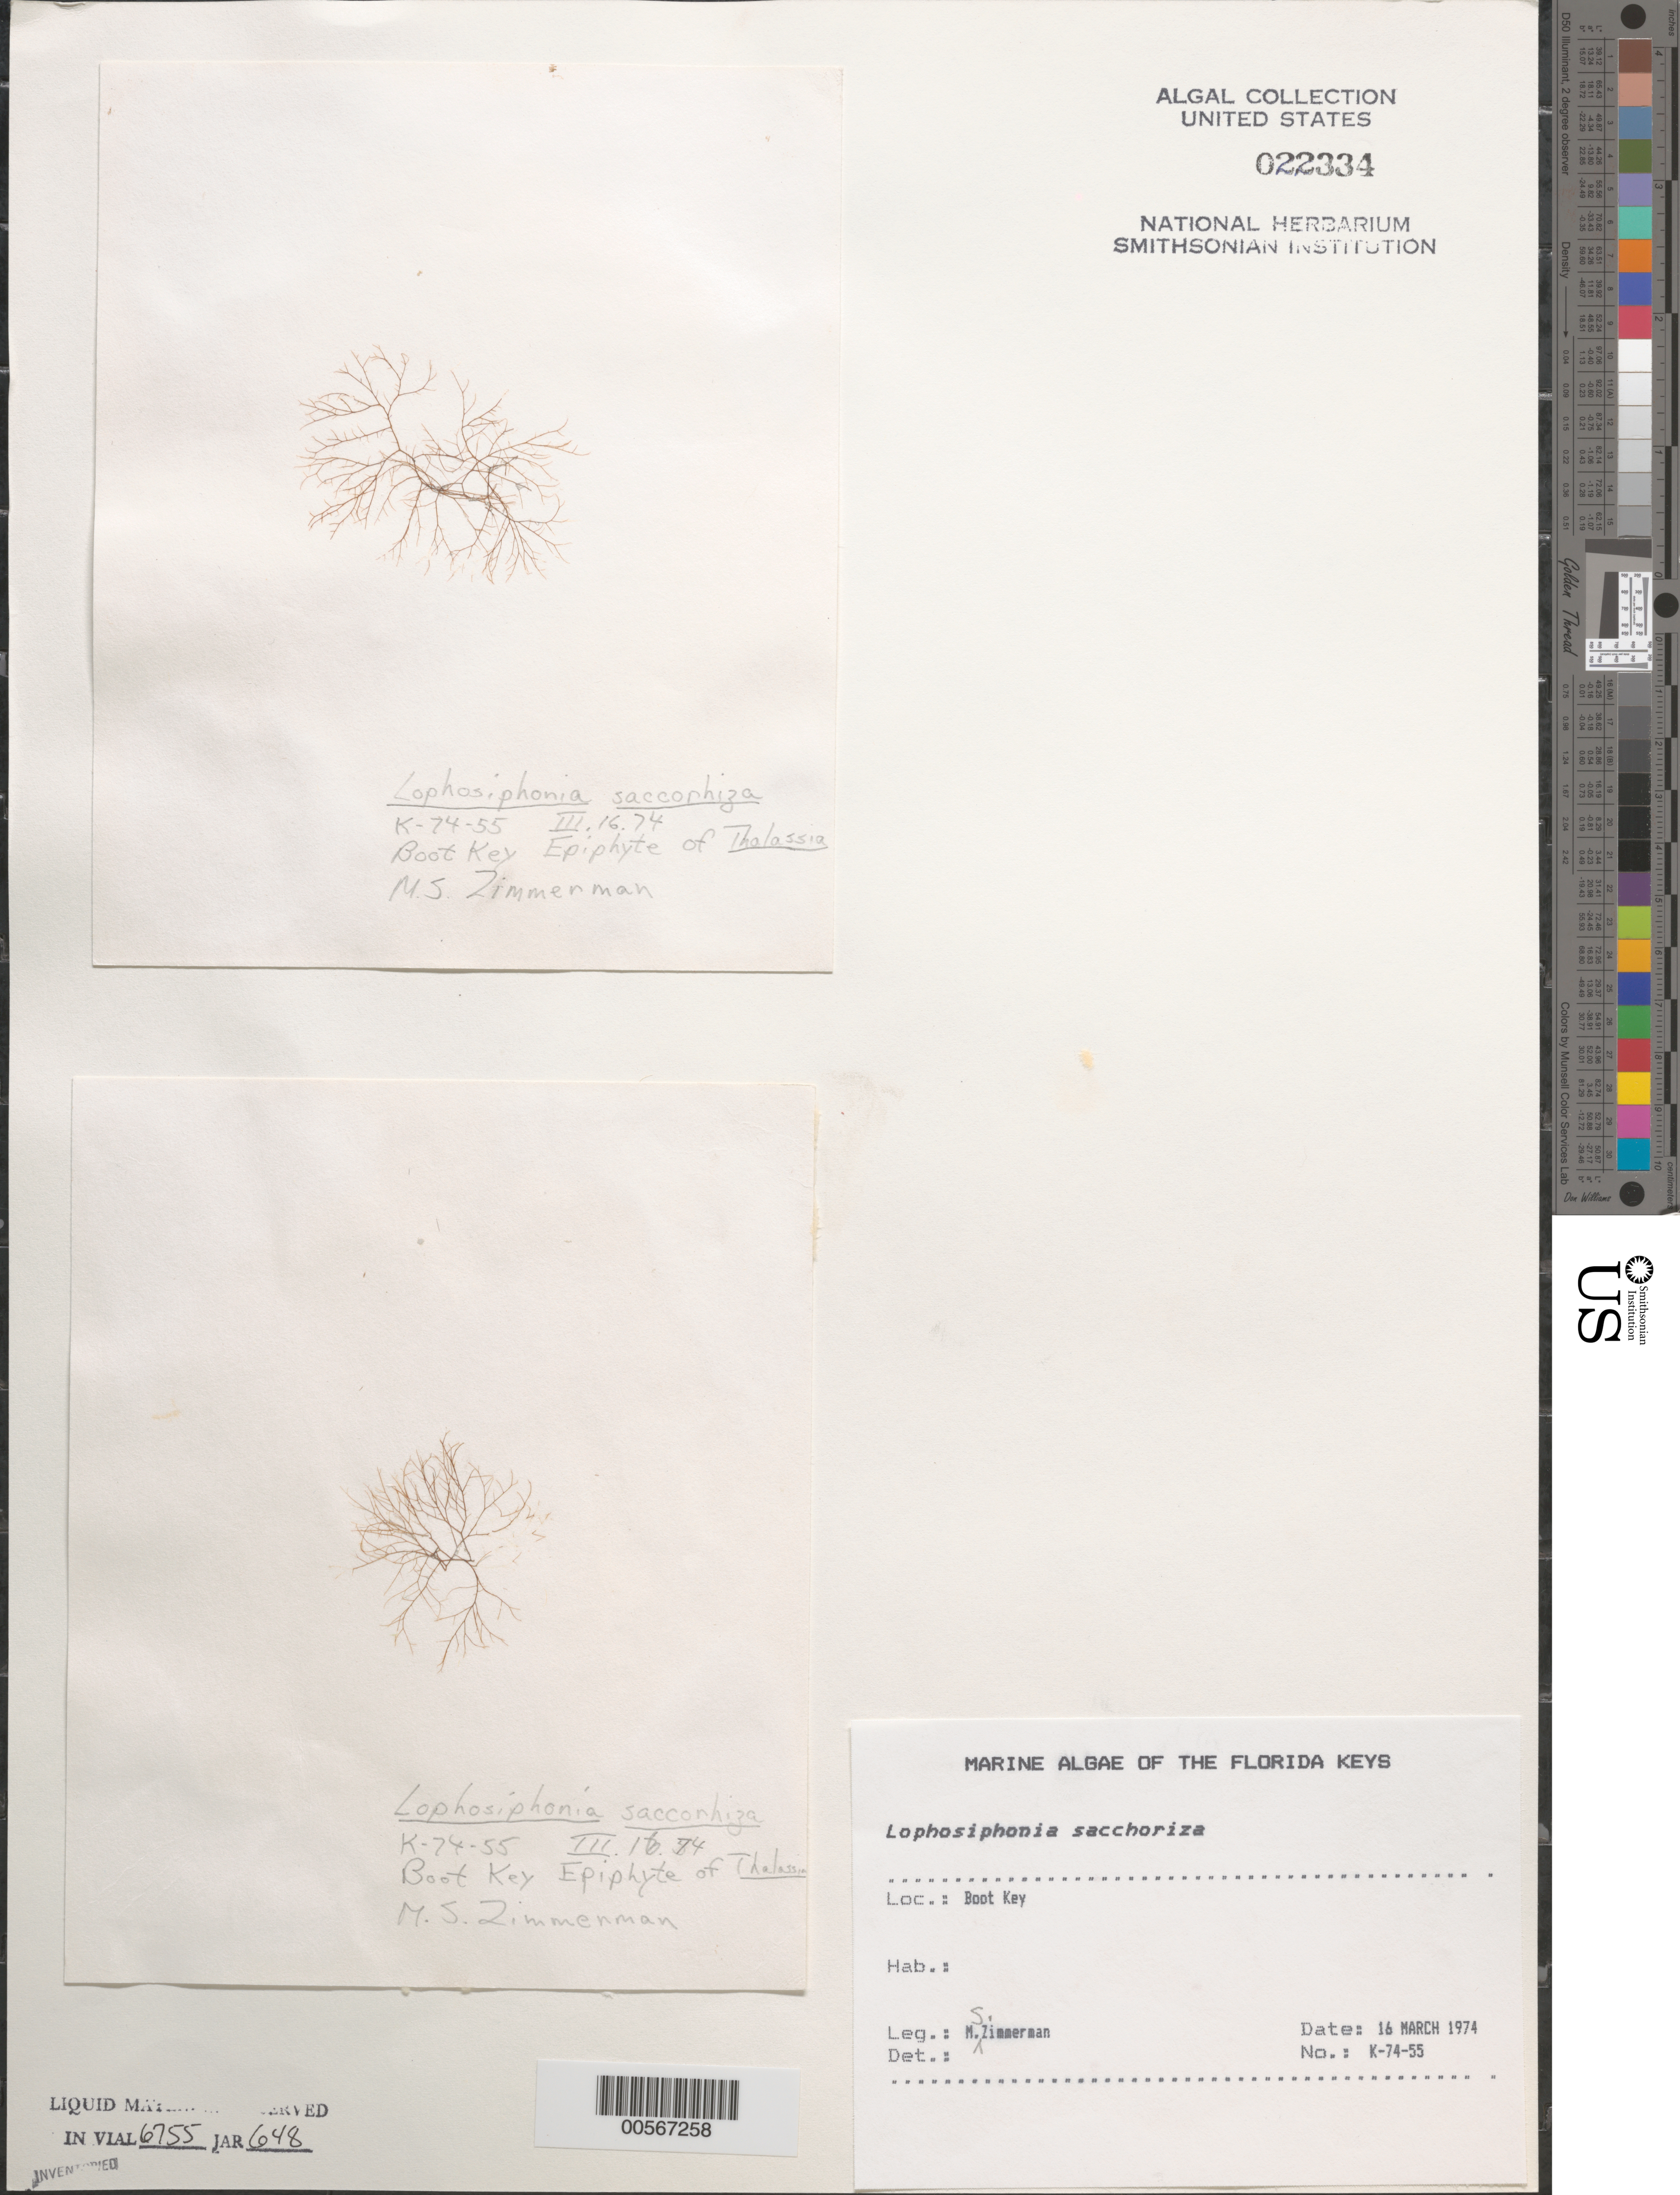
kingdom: Plantae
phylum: Rhodophyta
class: Florideophyceae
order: Ceramiales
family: Rhodomelaceae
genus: Polysiphonia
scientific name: Polysiphonia saccorhiza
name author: (Collins & Hervey) Hollenb.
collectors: M.S. Zimmerman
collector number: K-74-55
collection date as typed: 16 Mar 1974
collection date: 1974-03-16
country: United States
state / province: Florida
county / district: Monroe County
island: Boot Key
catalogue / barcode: US 22334